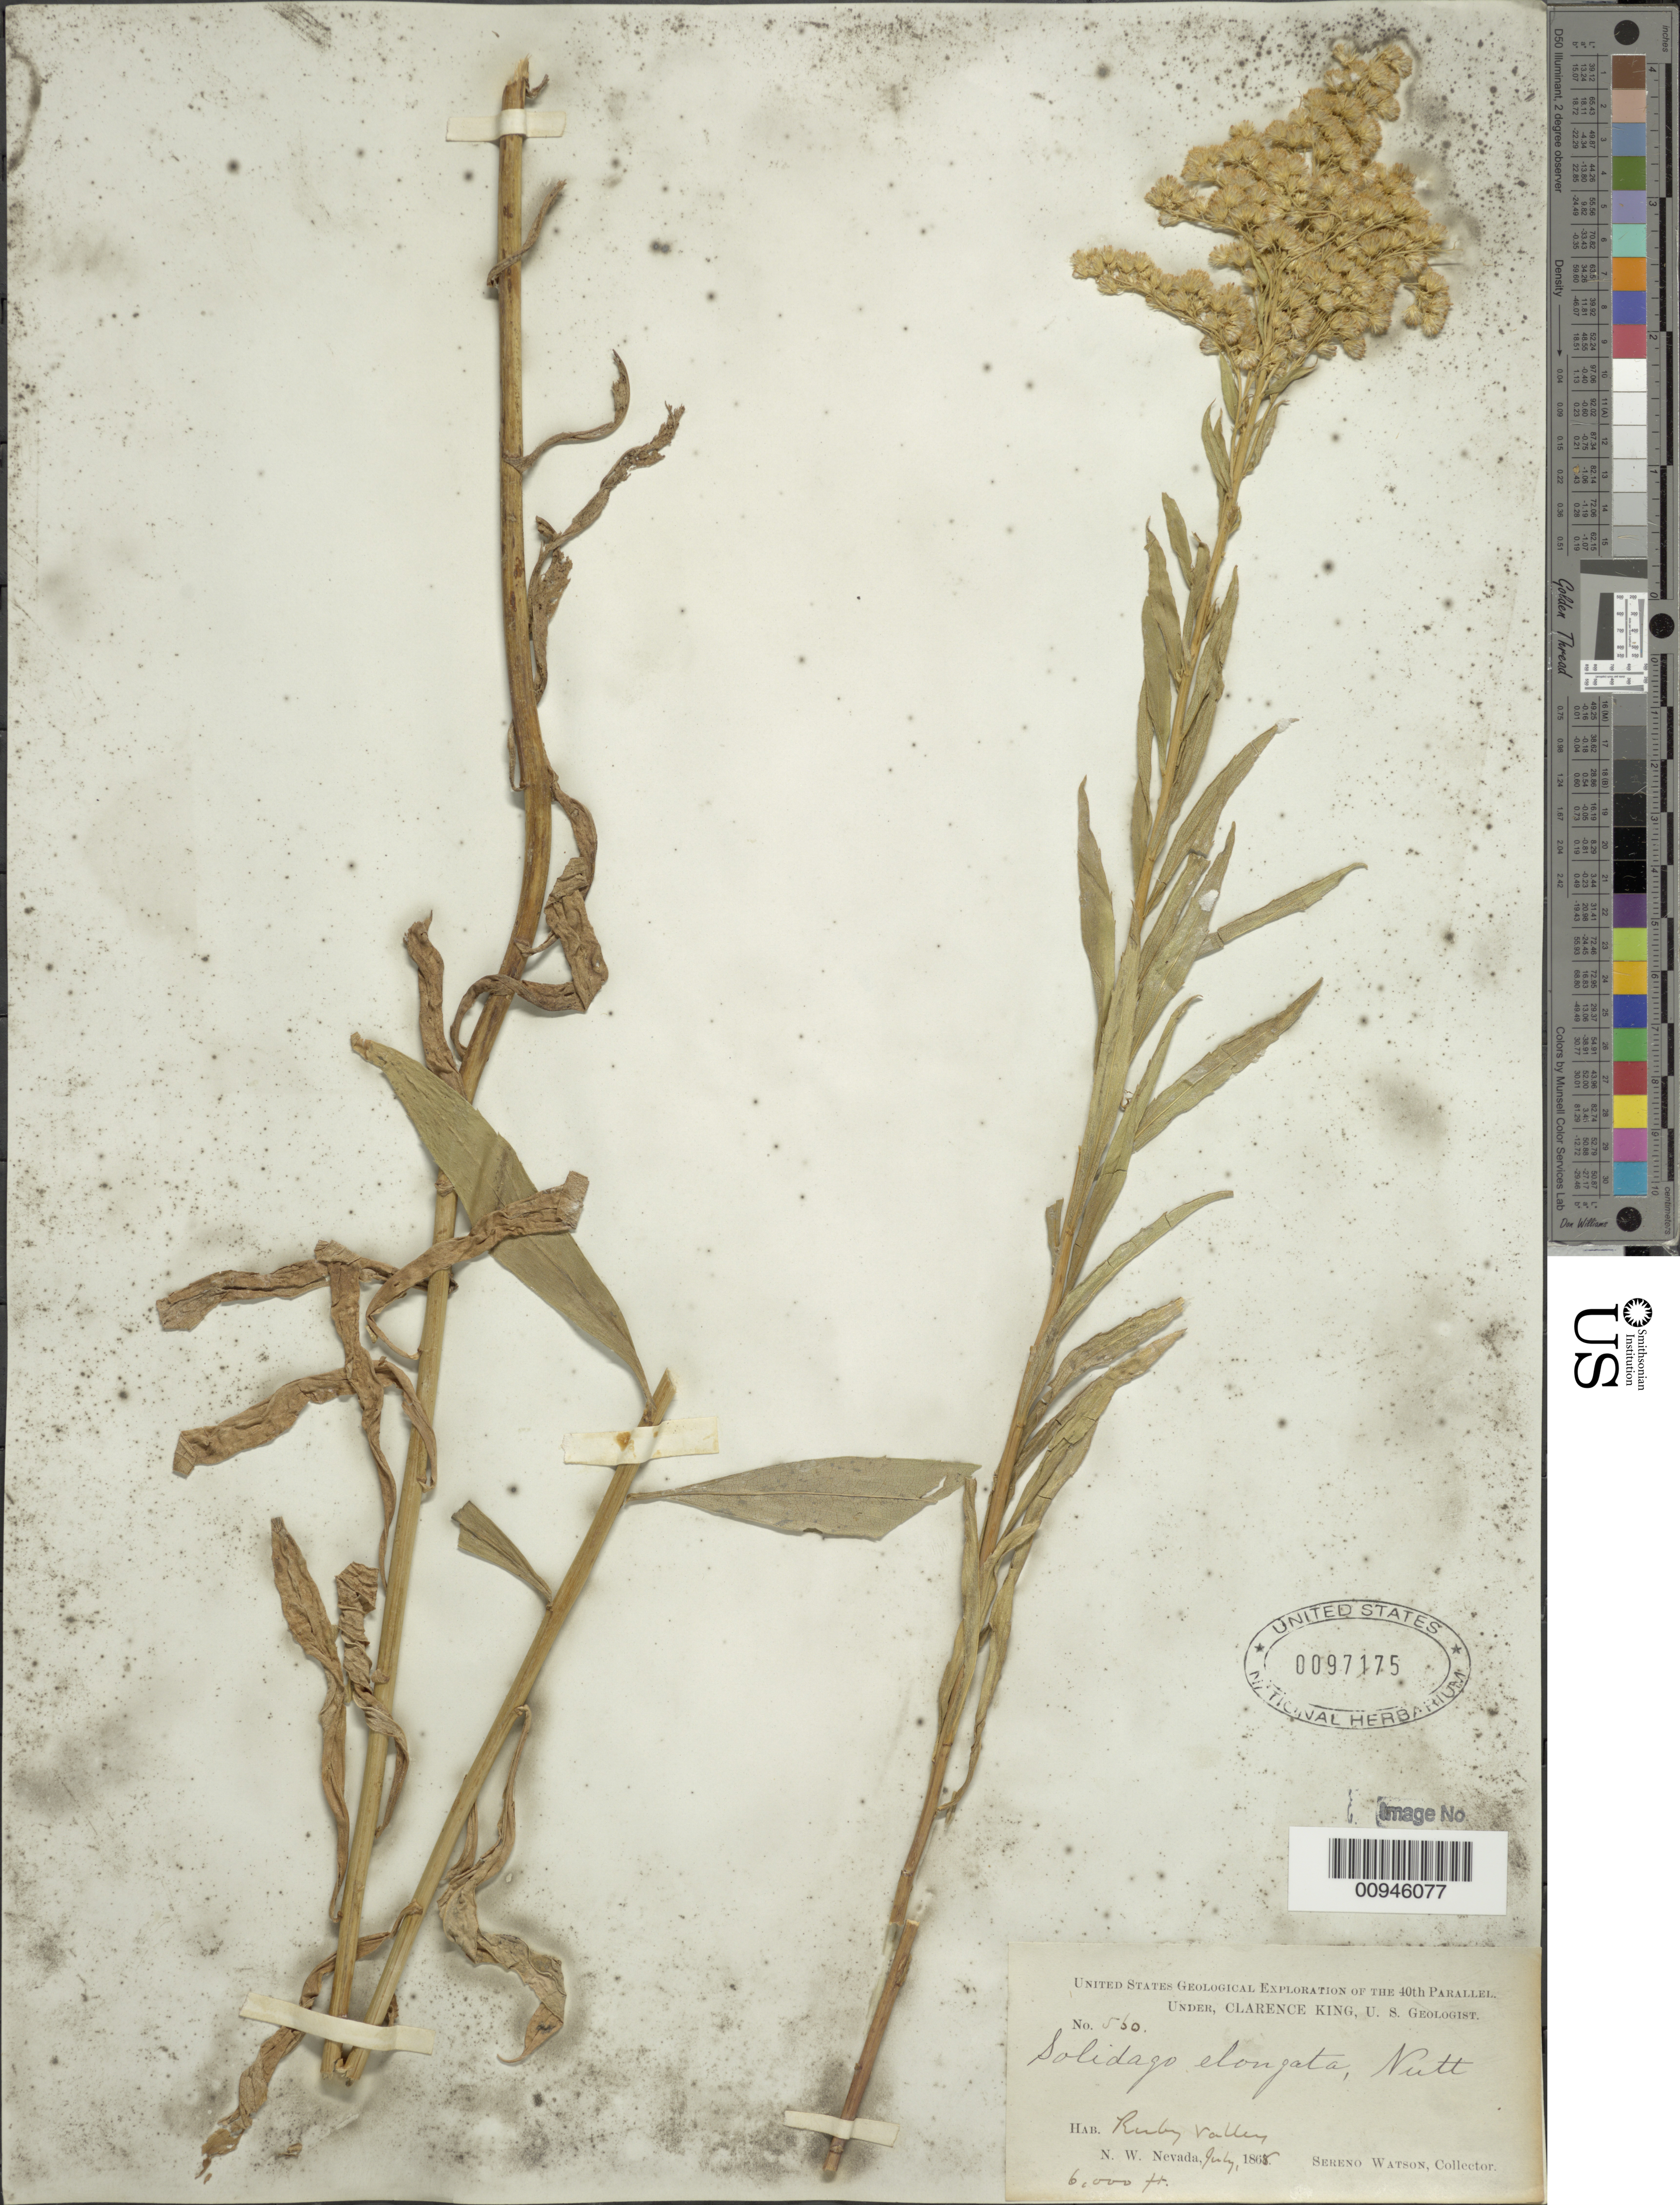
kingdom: Plantae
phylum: Tracheophyta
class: Magnoliopsida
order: Asterales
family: Asteraceae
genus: Solidago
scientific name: Solidago elongata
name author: Nutt.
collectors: S. Watson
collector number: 560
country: United States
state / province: Nevada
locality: Ruby Valley, NW Nevada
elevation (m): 1829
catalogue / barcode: US 97175